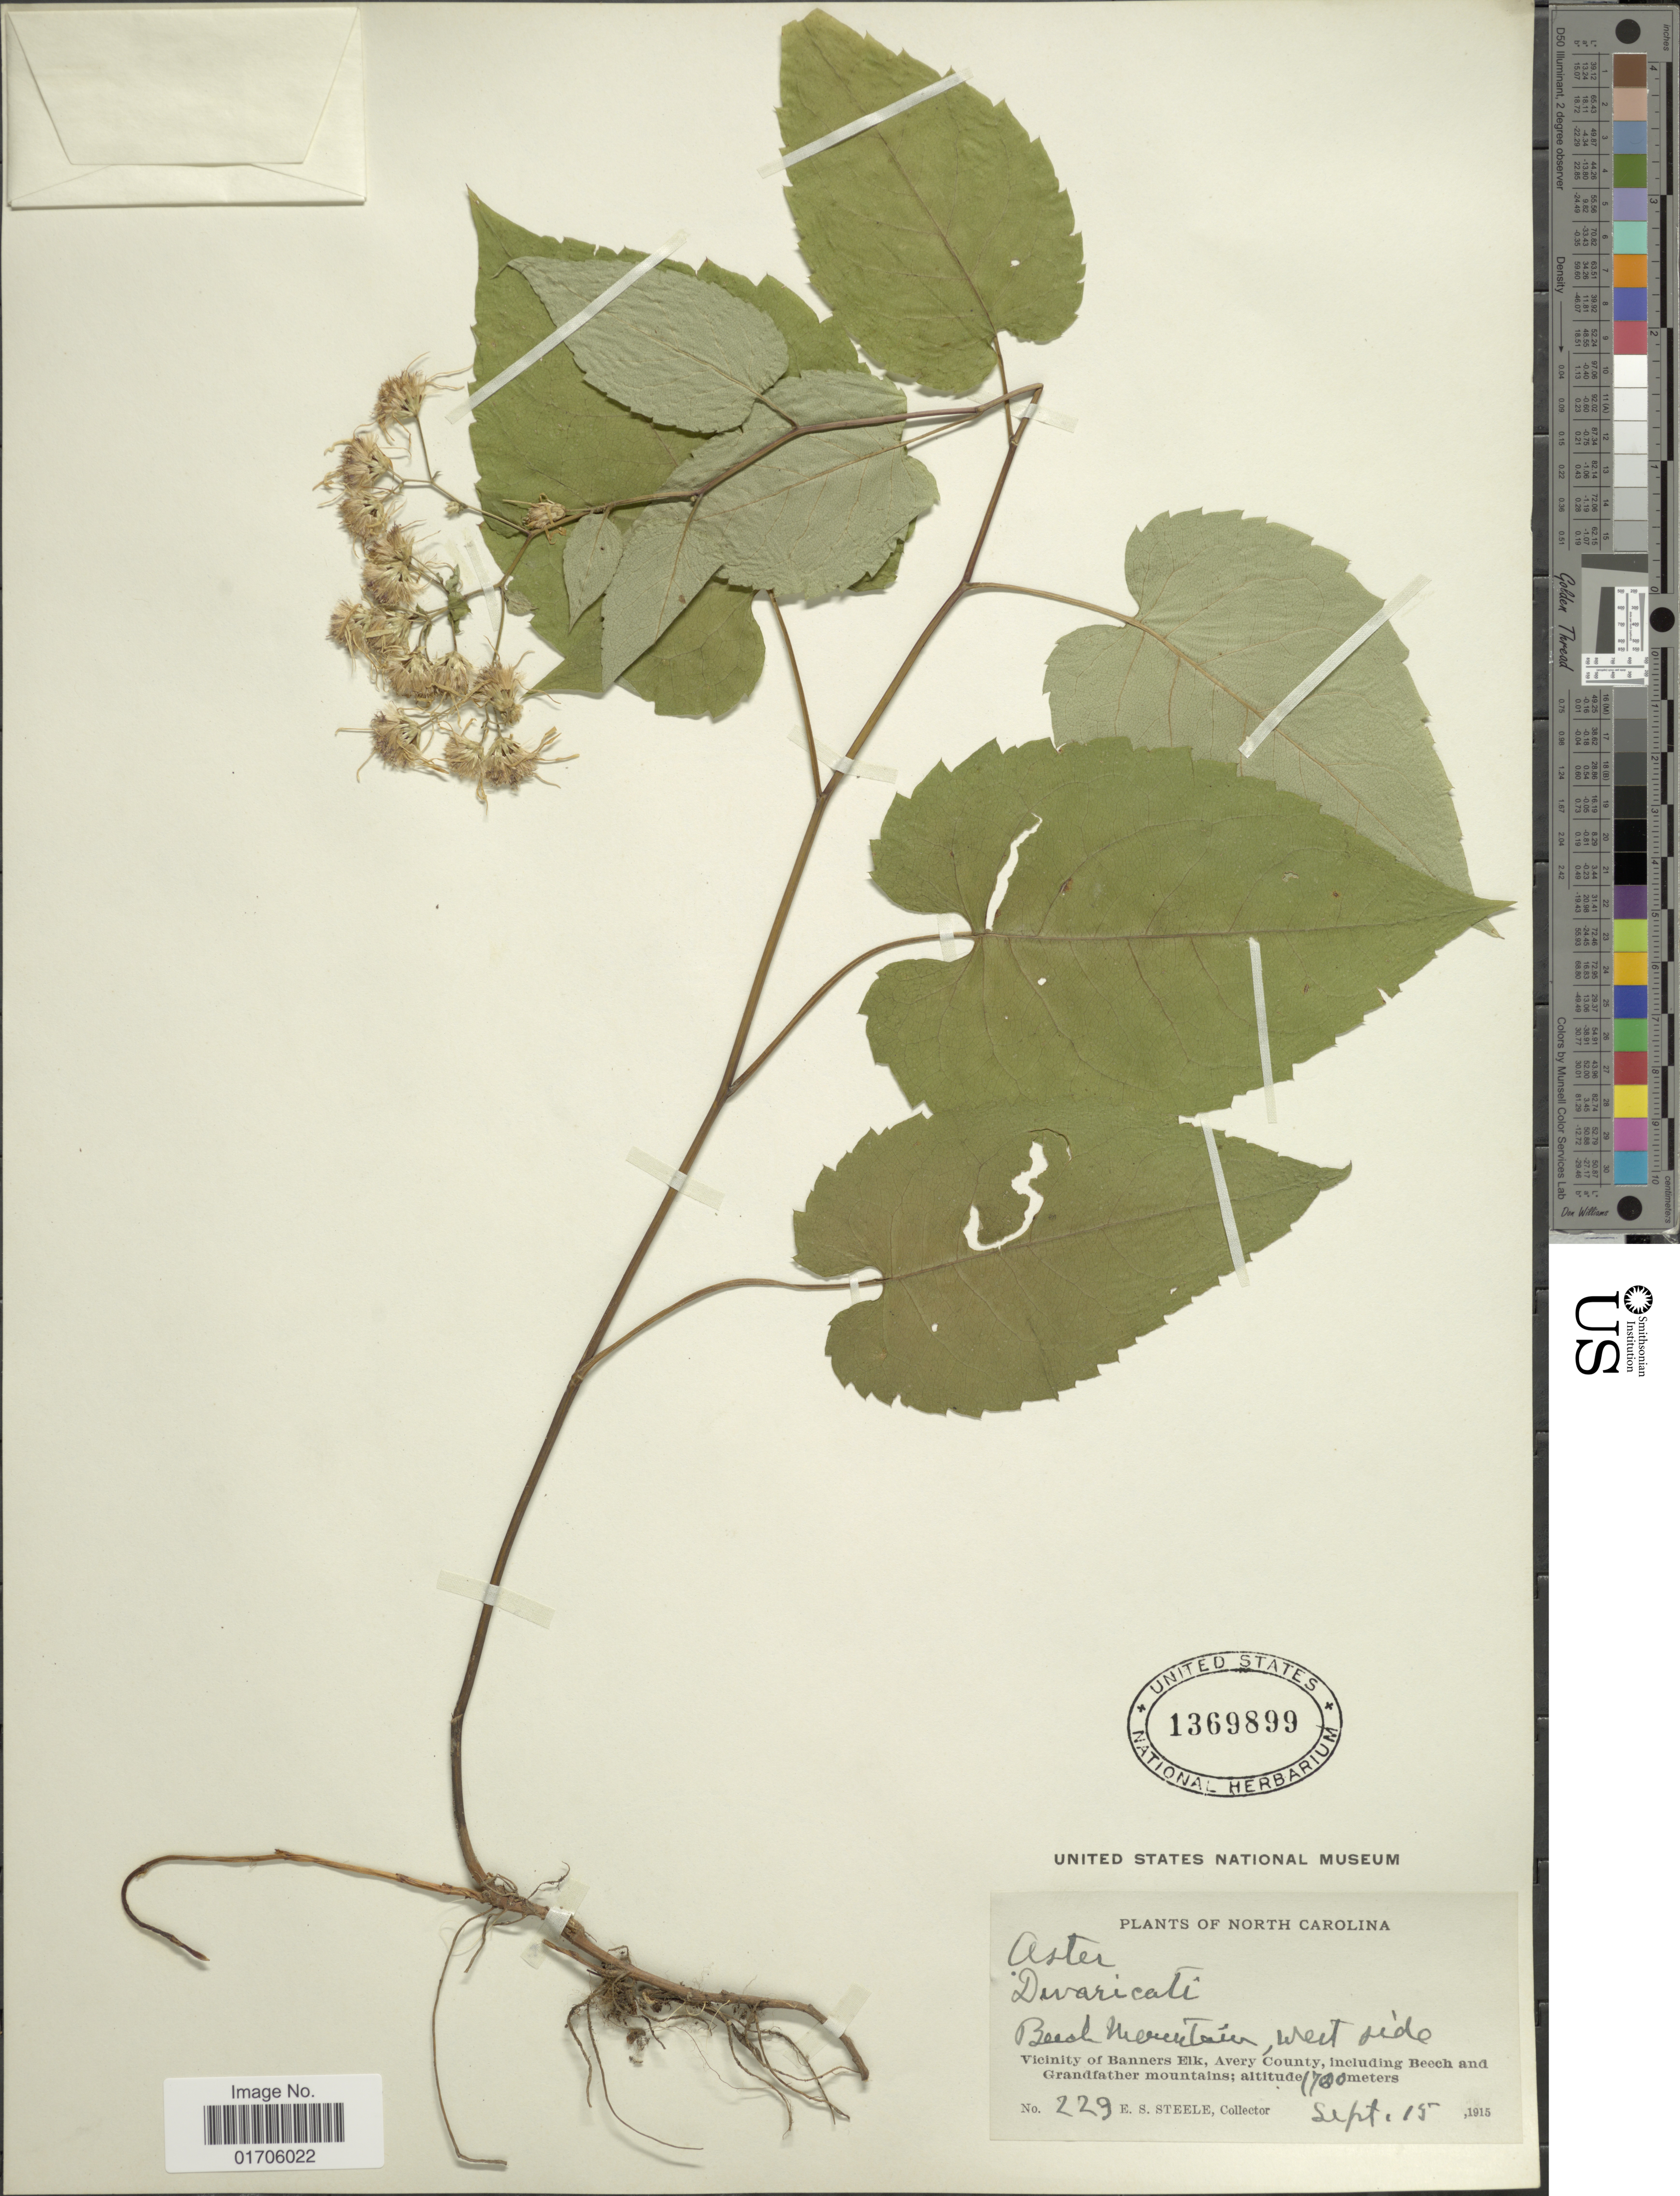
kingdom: Plantae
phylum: Tracheophyta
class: Magnoliopsida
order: Asterales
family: Asteraceae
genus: Eurybia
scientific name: Eurybia sp.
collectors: E. Steele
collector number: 229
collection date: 1915-09-15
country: United States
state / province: North Carolina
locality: North Carolina. Beech Mountain, west side. Vicinity of Banners Elk, Avery County, including Beech and Grandfather mountains.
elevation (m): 1700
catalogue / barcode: US 1369899